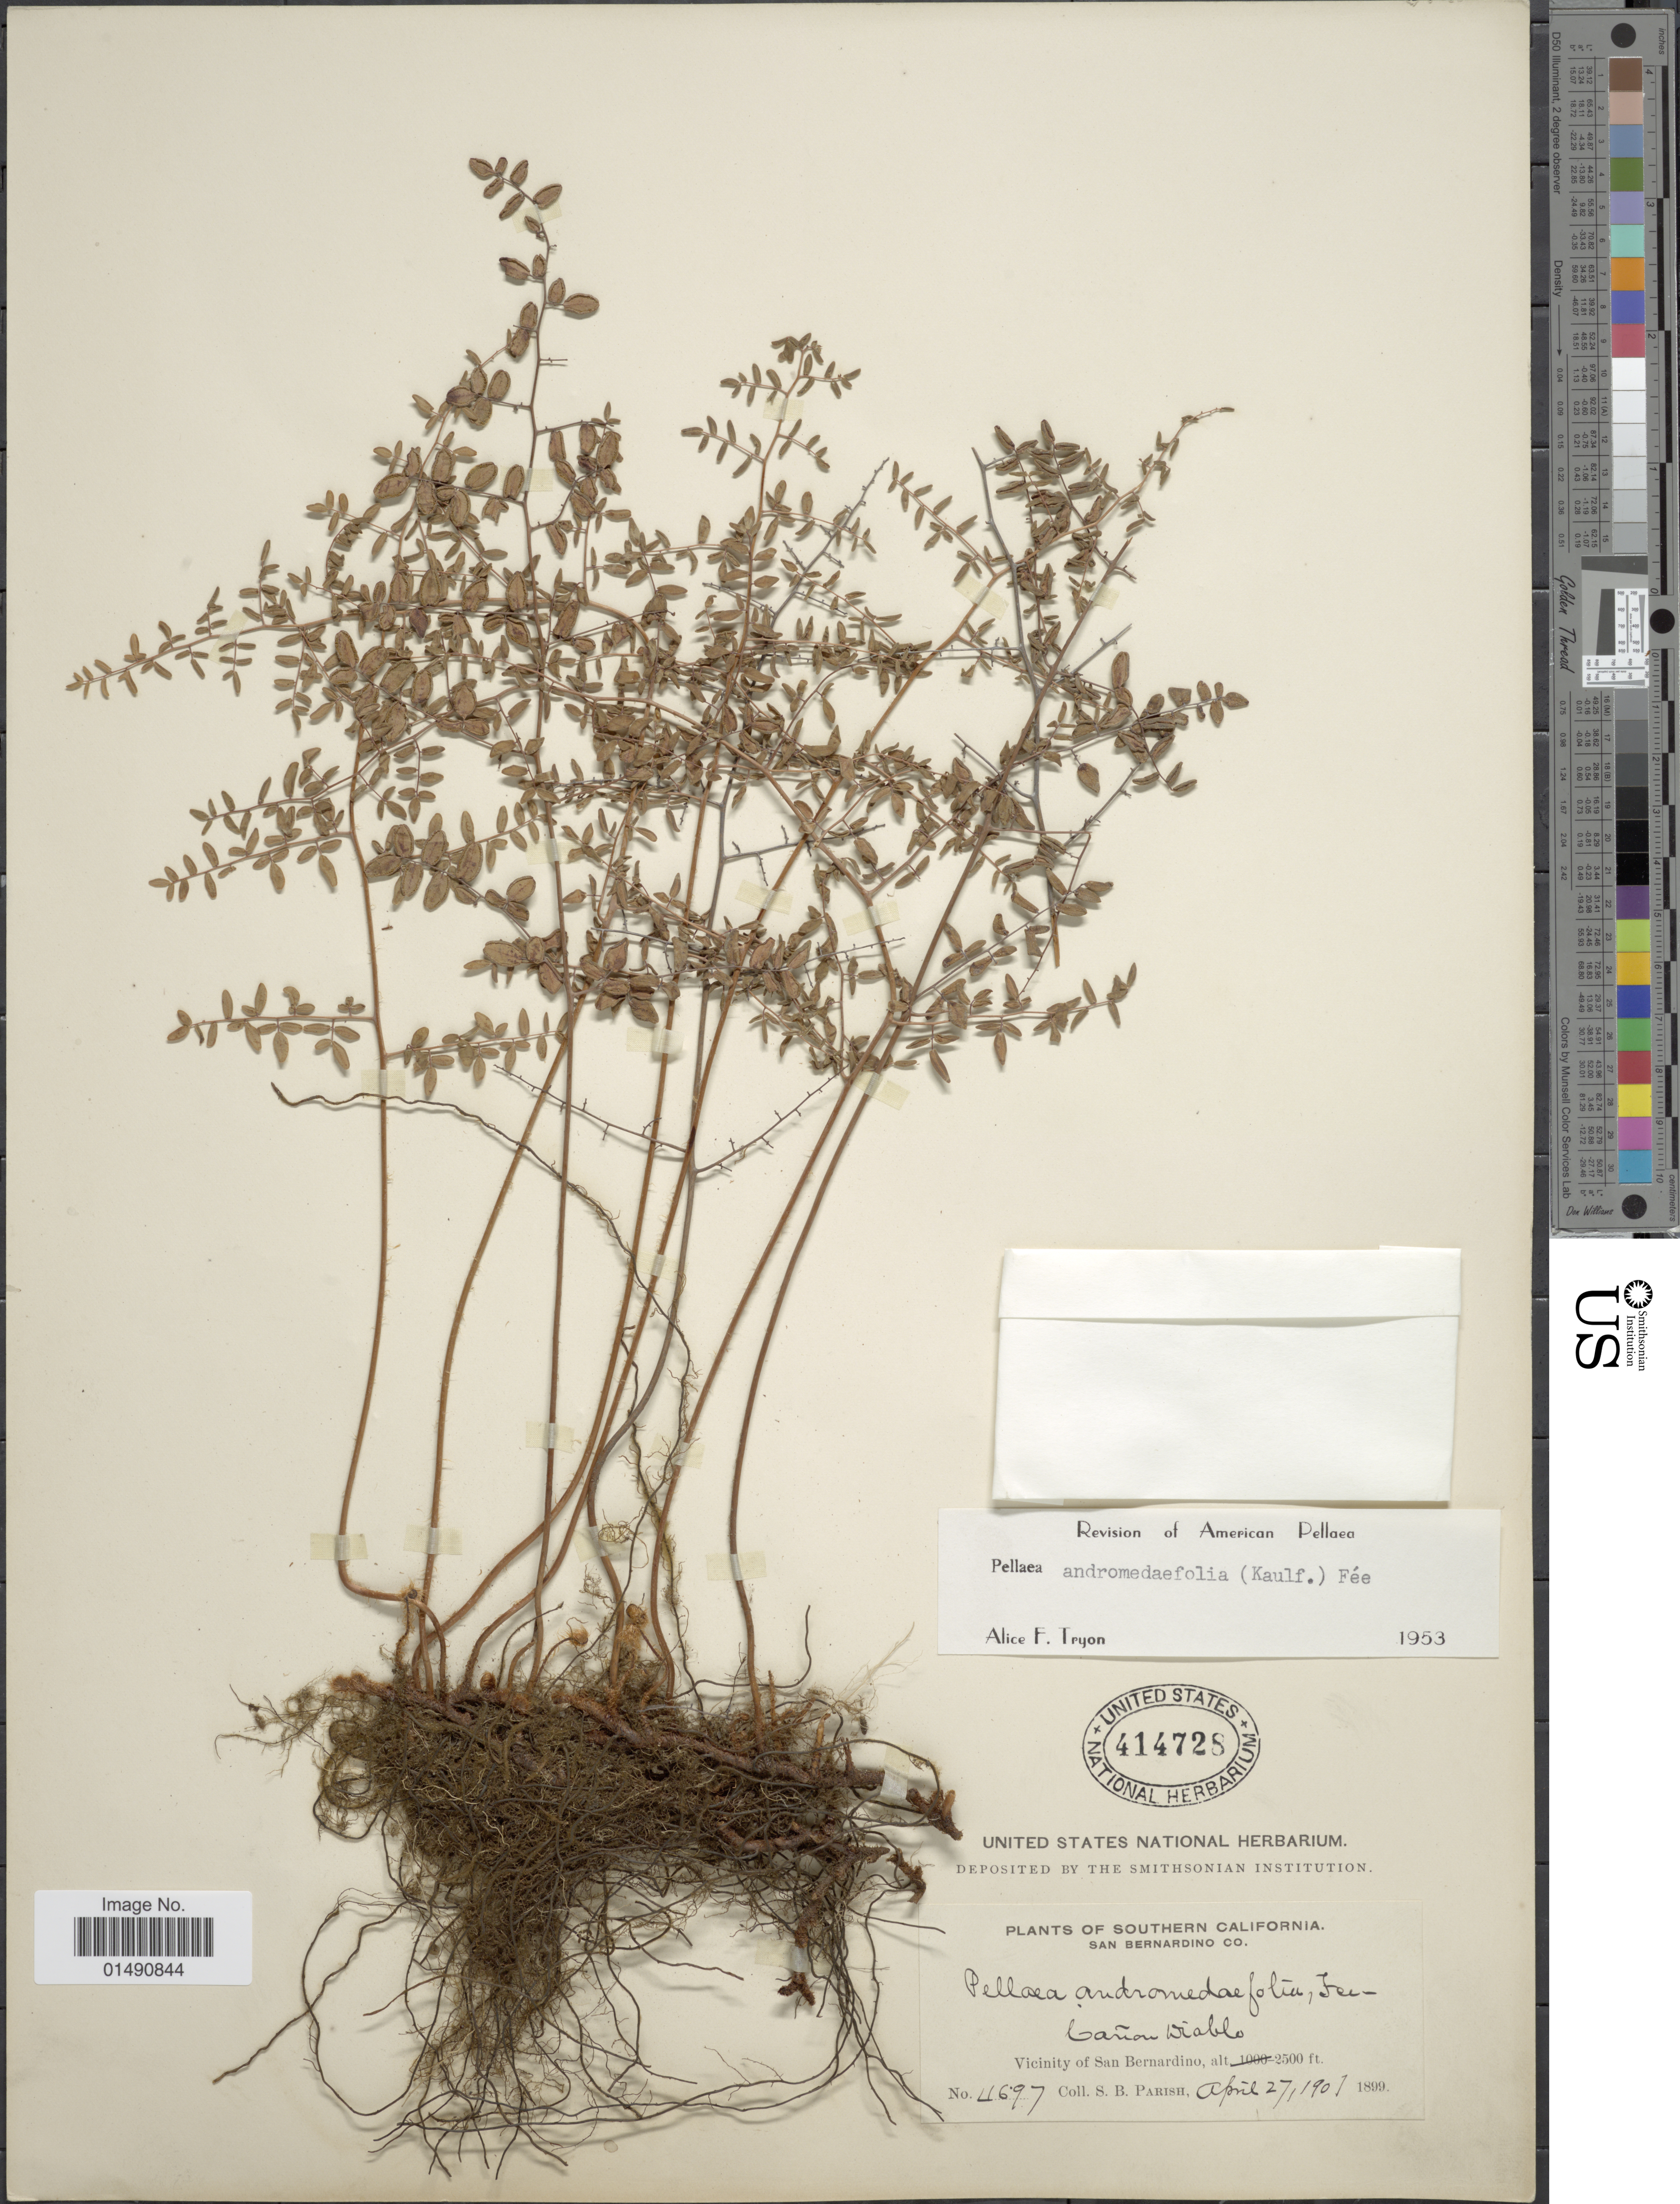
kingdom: Plantae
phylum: Tracheophyta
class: Polypodiopsida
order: Polypodiales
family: Pteridaceae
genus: Pellaea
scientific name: Pellaea andromedifolia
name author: (Kaulf.) Fée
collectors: S. B. Parish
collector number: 4697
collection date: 1907-04-27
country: United States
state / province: California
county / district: San Bernardino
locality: Southern California, San Bernardino Co. Cañab Diablo, Vicinity of San Bernandino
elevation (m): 762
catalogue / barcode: US 414728